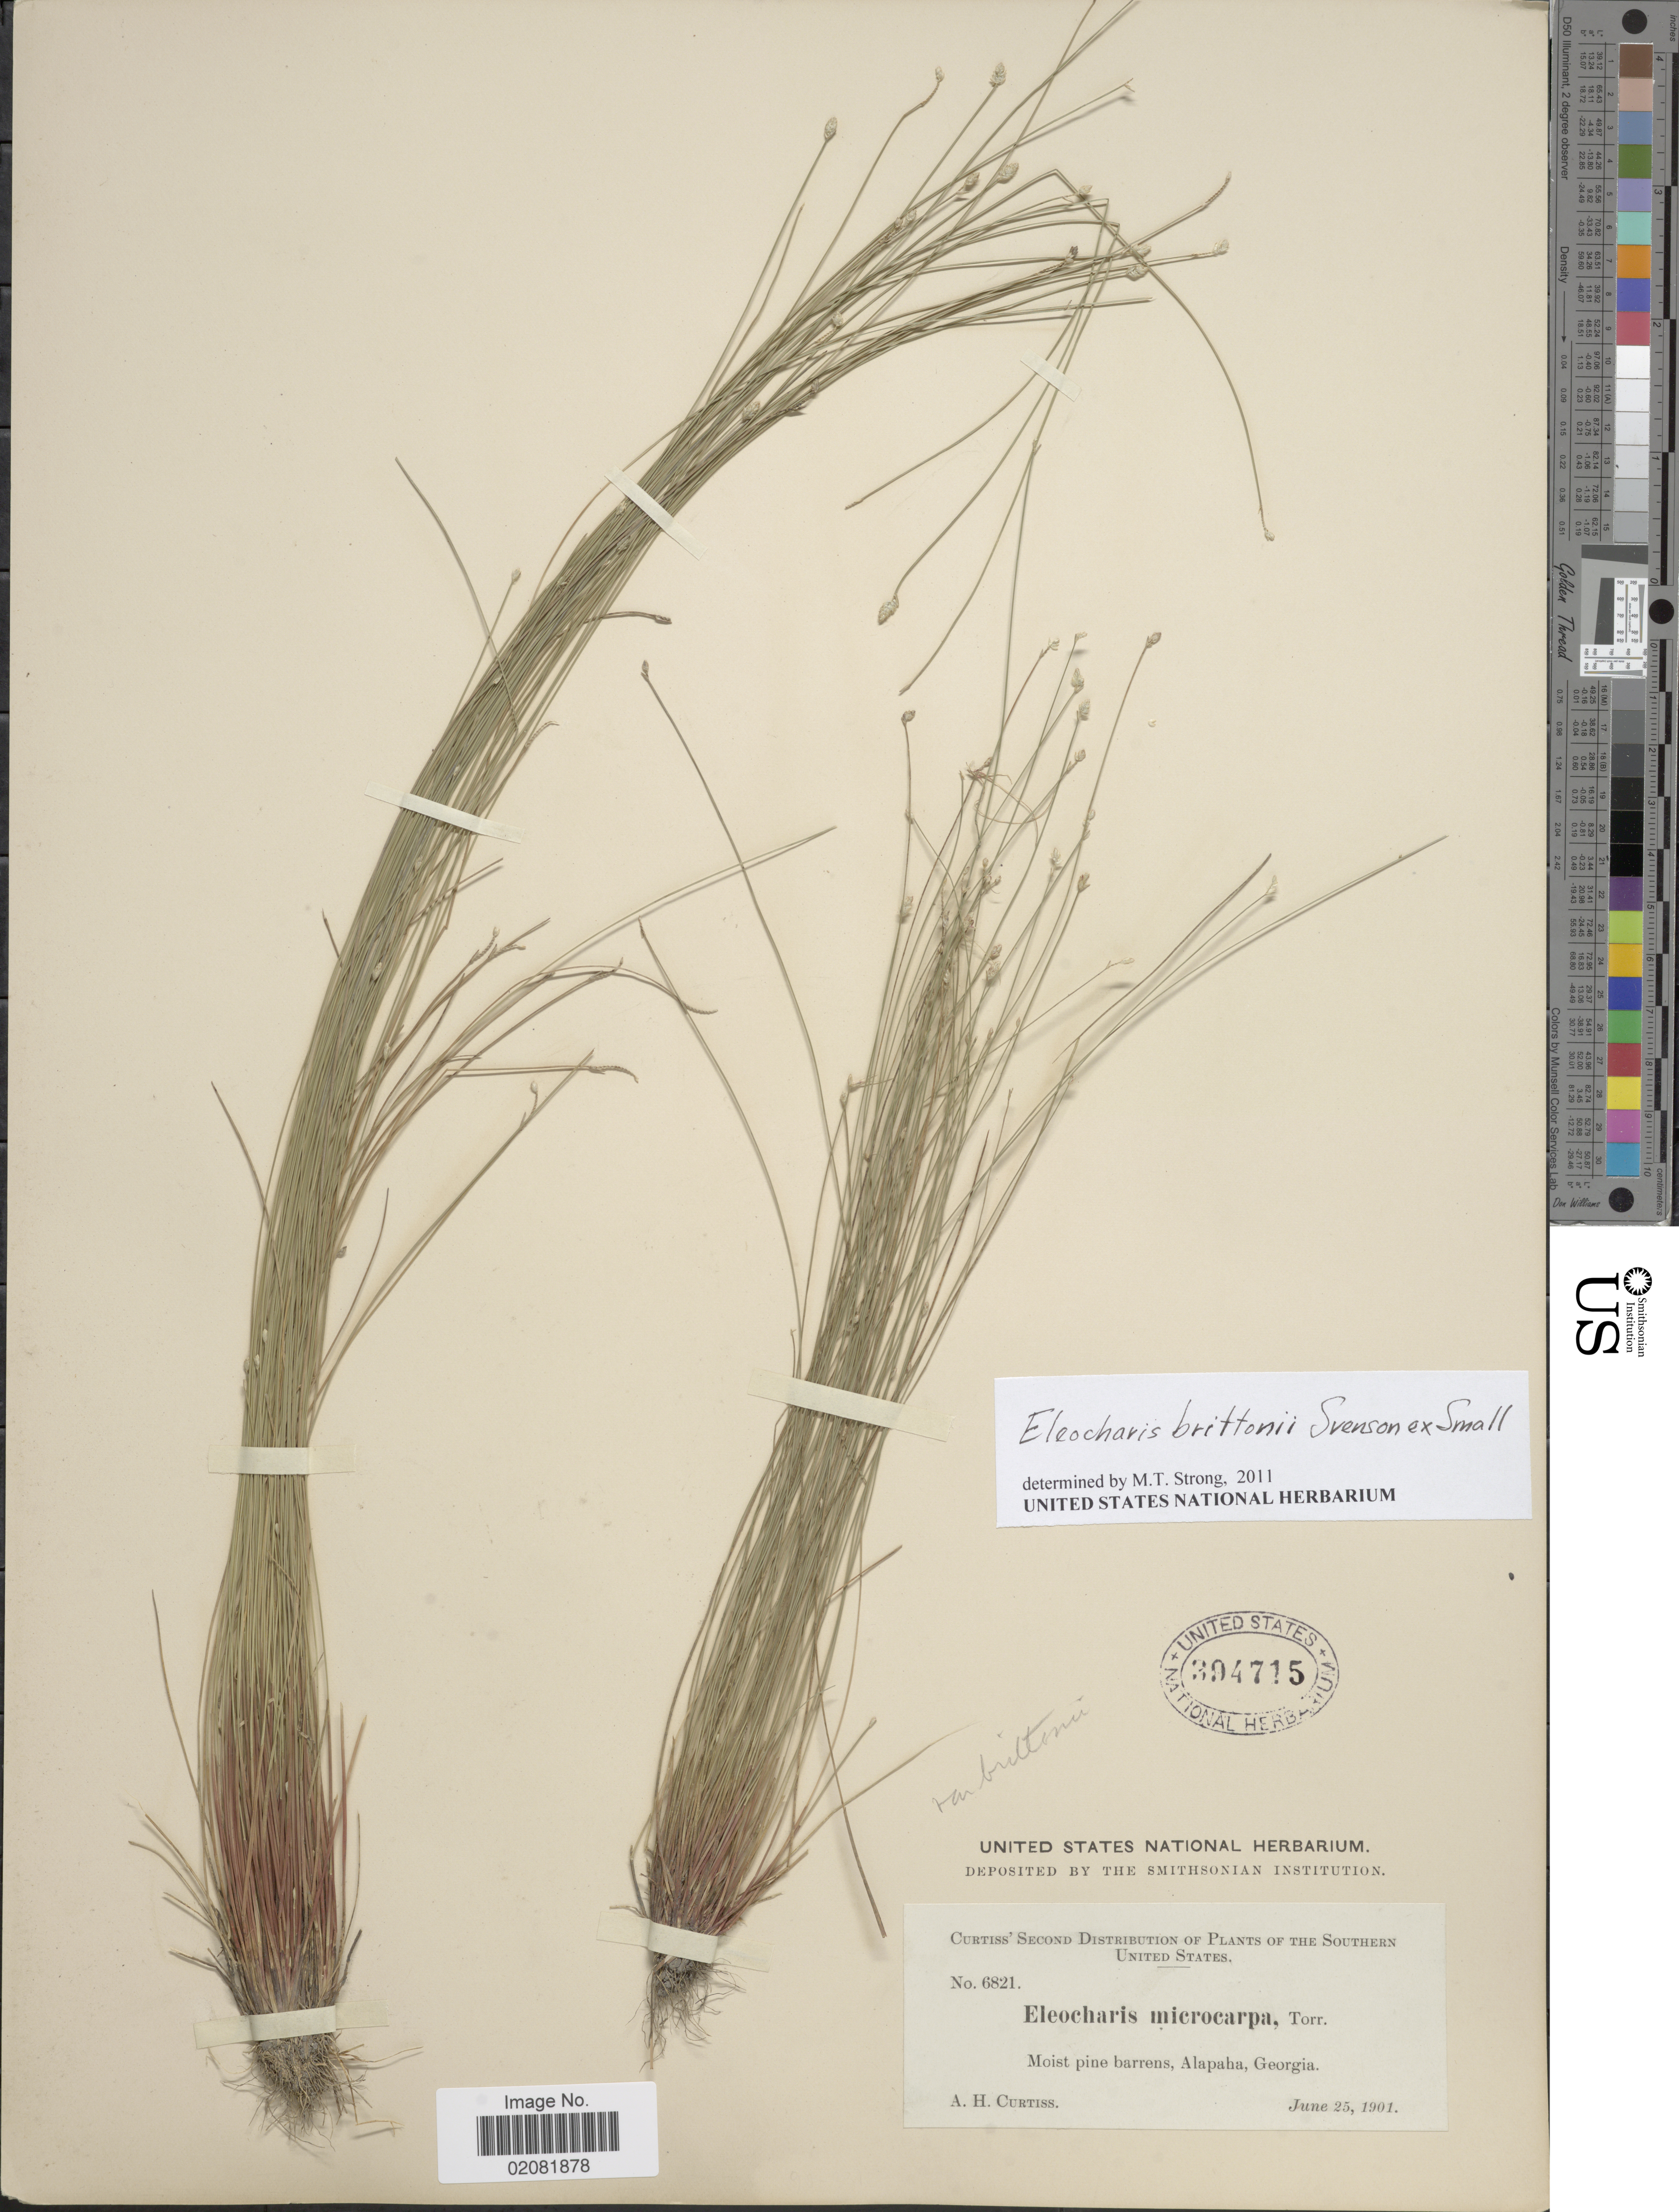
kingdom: Plantae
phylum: Tracheophyta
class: Liliopsida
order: Poales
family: Cyperaceae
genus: Eleocharis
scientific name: Eleocharis brittonii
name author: Svenson ex Small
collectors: A. H. Curtiss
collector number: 6821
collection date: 1901-06-25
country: United States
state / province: Georgia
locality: Alapaha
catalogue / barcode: US 394715